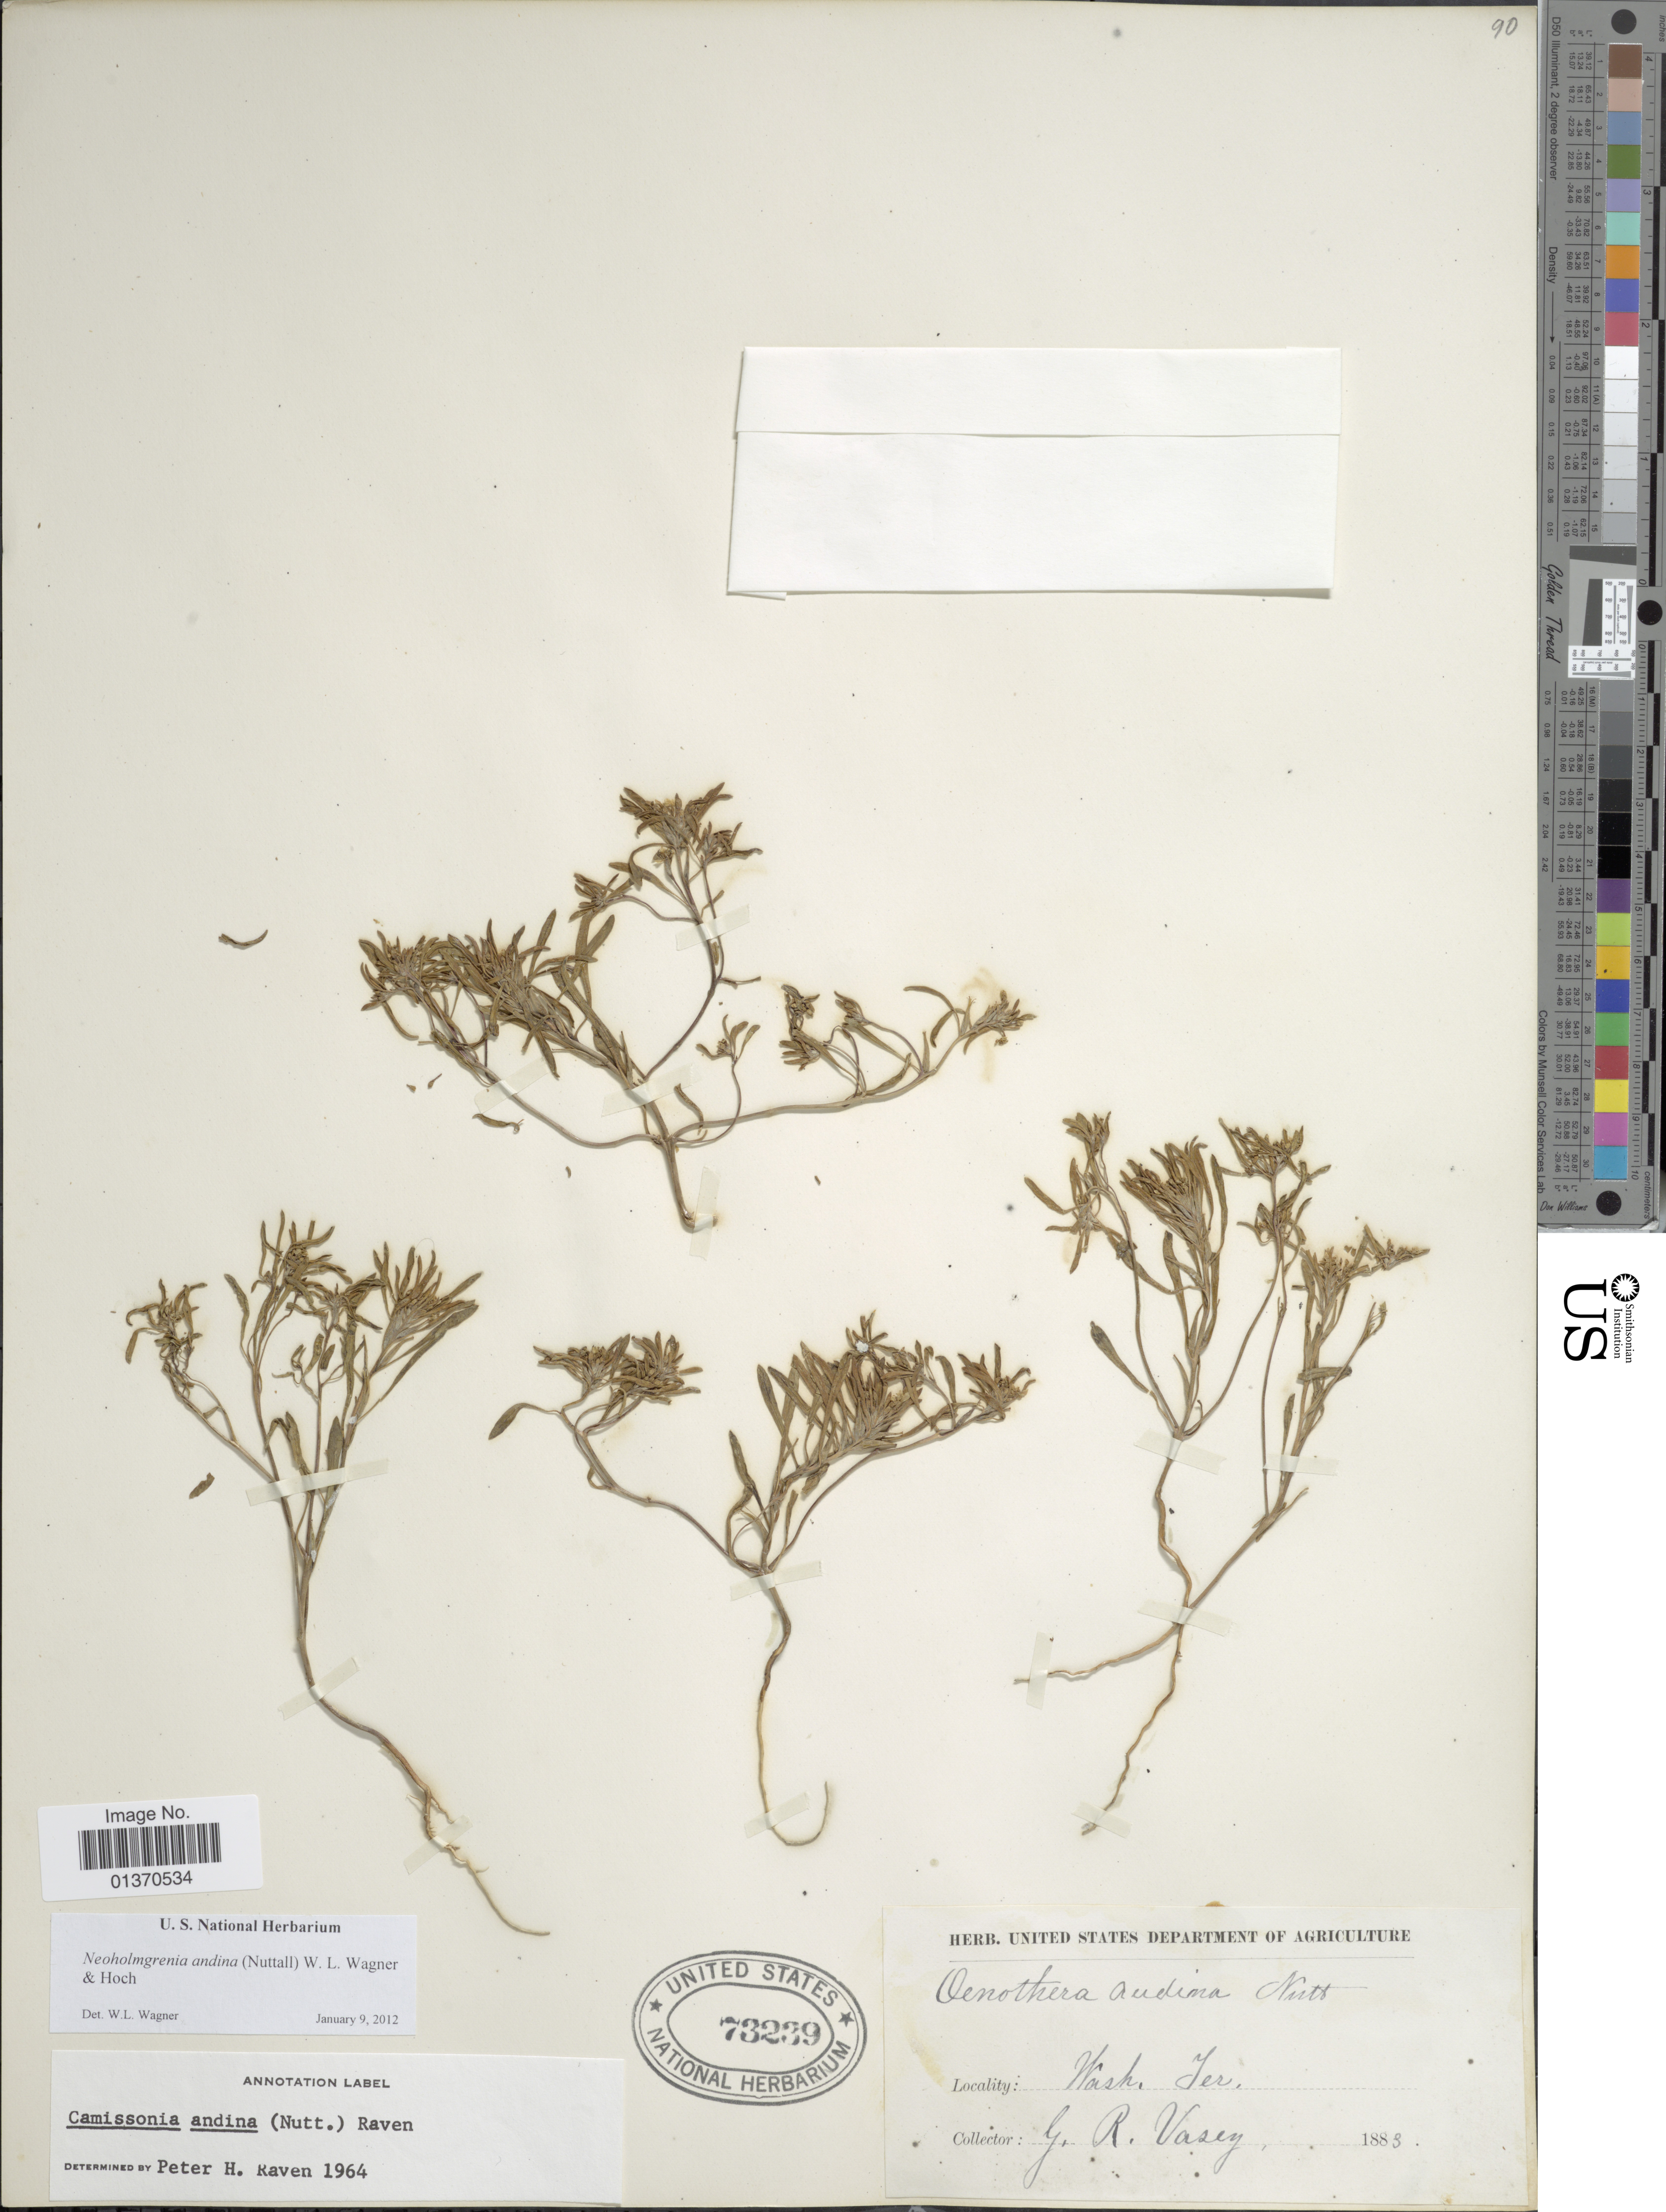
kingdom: Plantae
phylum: Tracheophyta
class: Magnoliopsida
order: Myrtales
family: Onagraceae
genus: Neoholmgrenia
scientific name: Neoholmgrenia andina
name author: (Nutt.) W.L. Wagner & Hoch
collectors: G. R. Vasey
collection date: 1883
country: United States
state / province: Washington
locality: Wash. Ter.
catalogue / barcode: US 73239